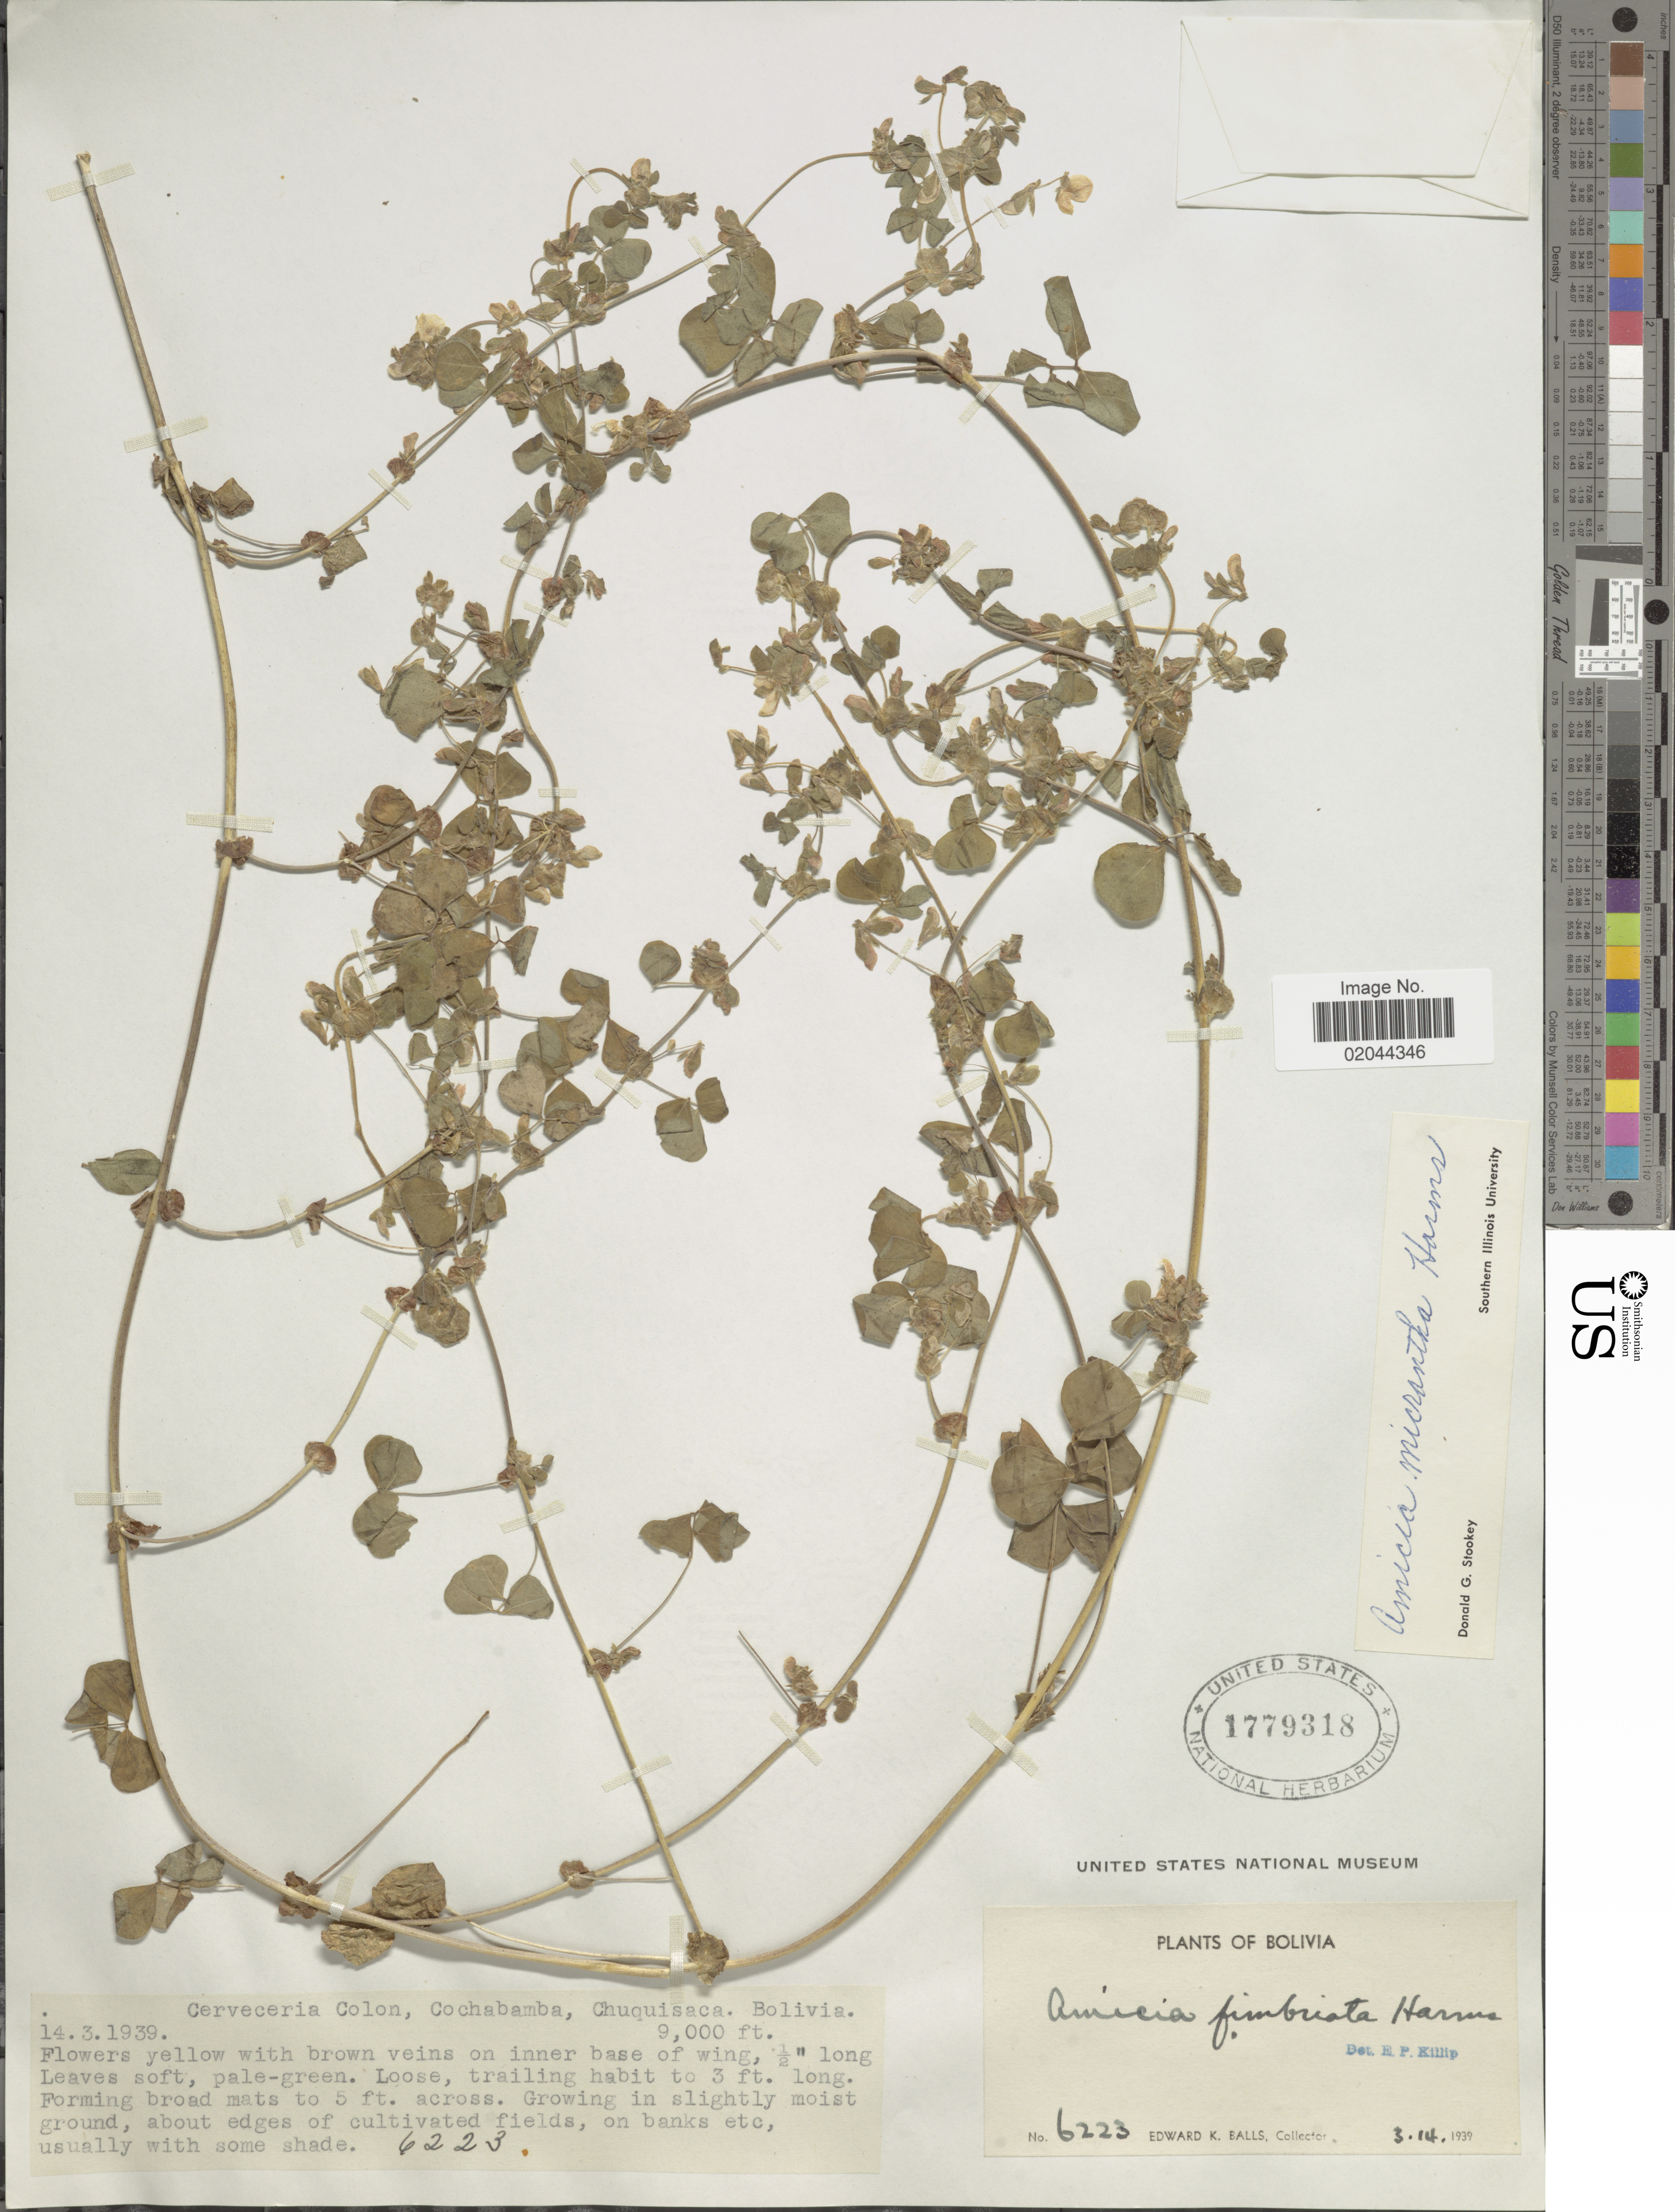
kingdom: Plantae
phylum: Tracheophyta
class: Magnoliopsida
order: Fabales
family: Fabaceae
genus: Amicia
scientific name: Amicia micrantha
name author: Harms in Kuntze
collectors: E. K. Balls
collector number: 6223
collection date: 1939-03-14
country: Bolivia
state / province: Cochabamba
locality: Cerveceria Colon, Chuquisca, growing in slightly moist ground, about esges of cultivated fields, on banks etc.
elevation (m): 2743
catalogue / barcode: US 1779318